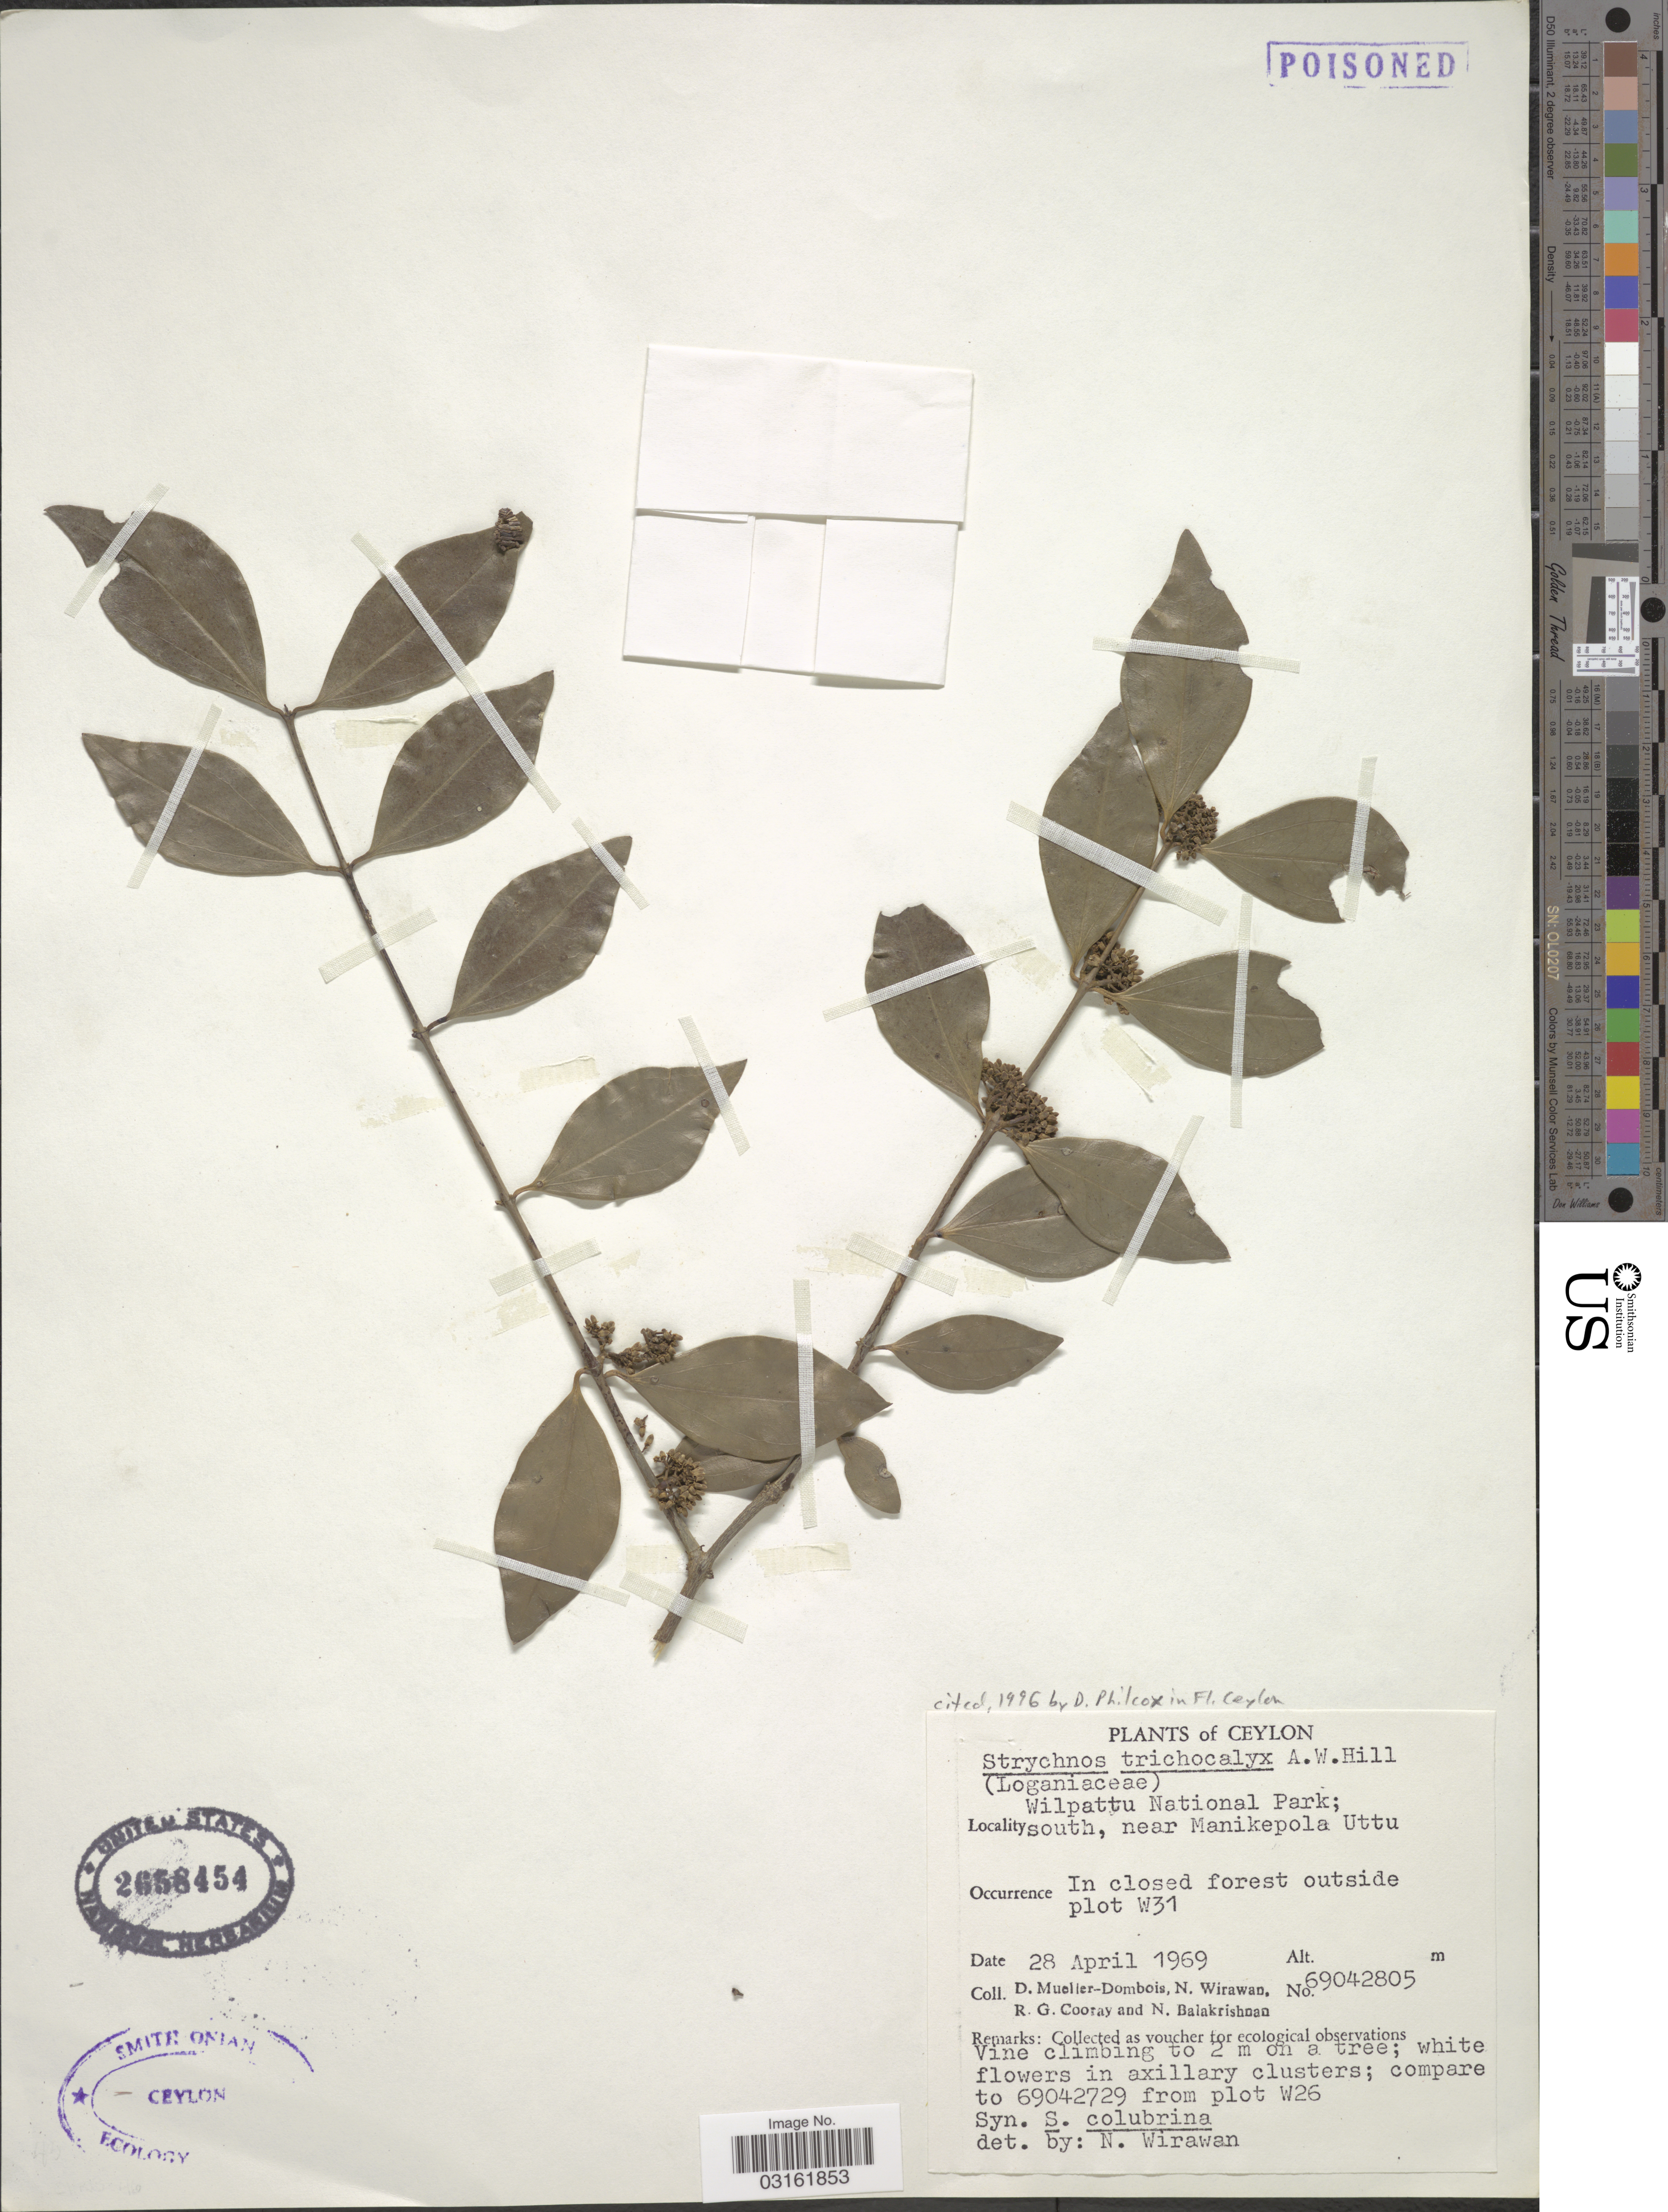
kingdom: Plantae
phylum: Tracheophyta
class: Magnoliopsida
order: Gentianales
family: Loganiaceae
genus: Strychnos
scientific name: Strychnos trichocalyx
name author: A.W. Hill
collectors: D. Mueller-Dombois, N. Wirawan, R. Cooray & N. Balakrishnan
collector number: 69042805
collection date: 1969-04-28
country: Sri Lanka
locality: Ceylon. Wilpattu National Park; south, near Manikepola Uttu. Outside plot W31.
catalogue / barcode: US 2658454